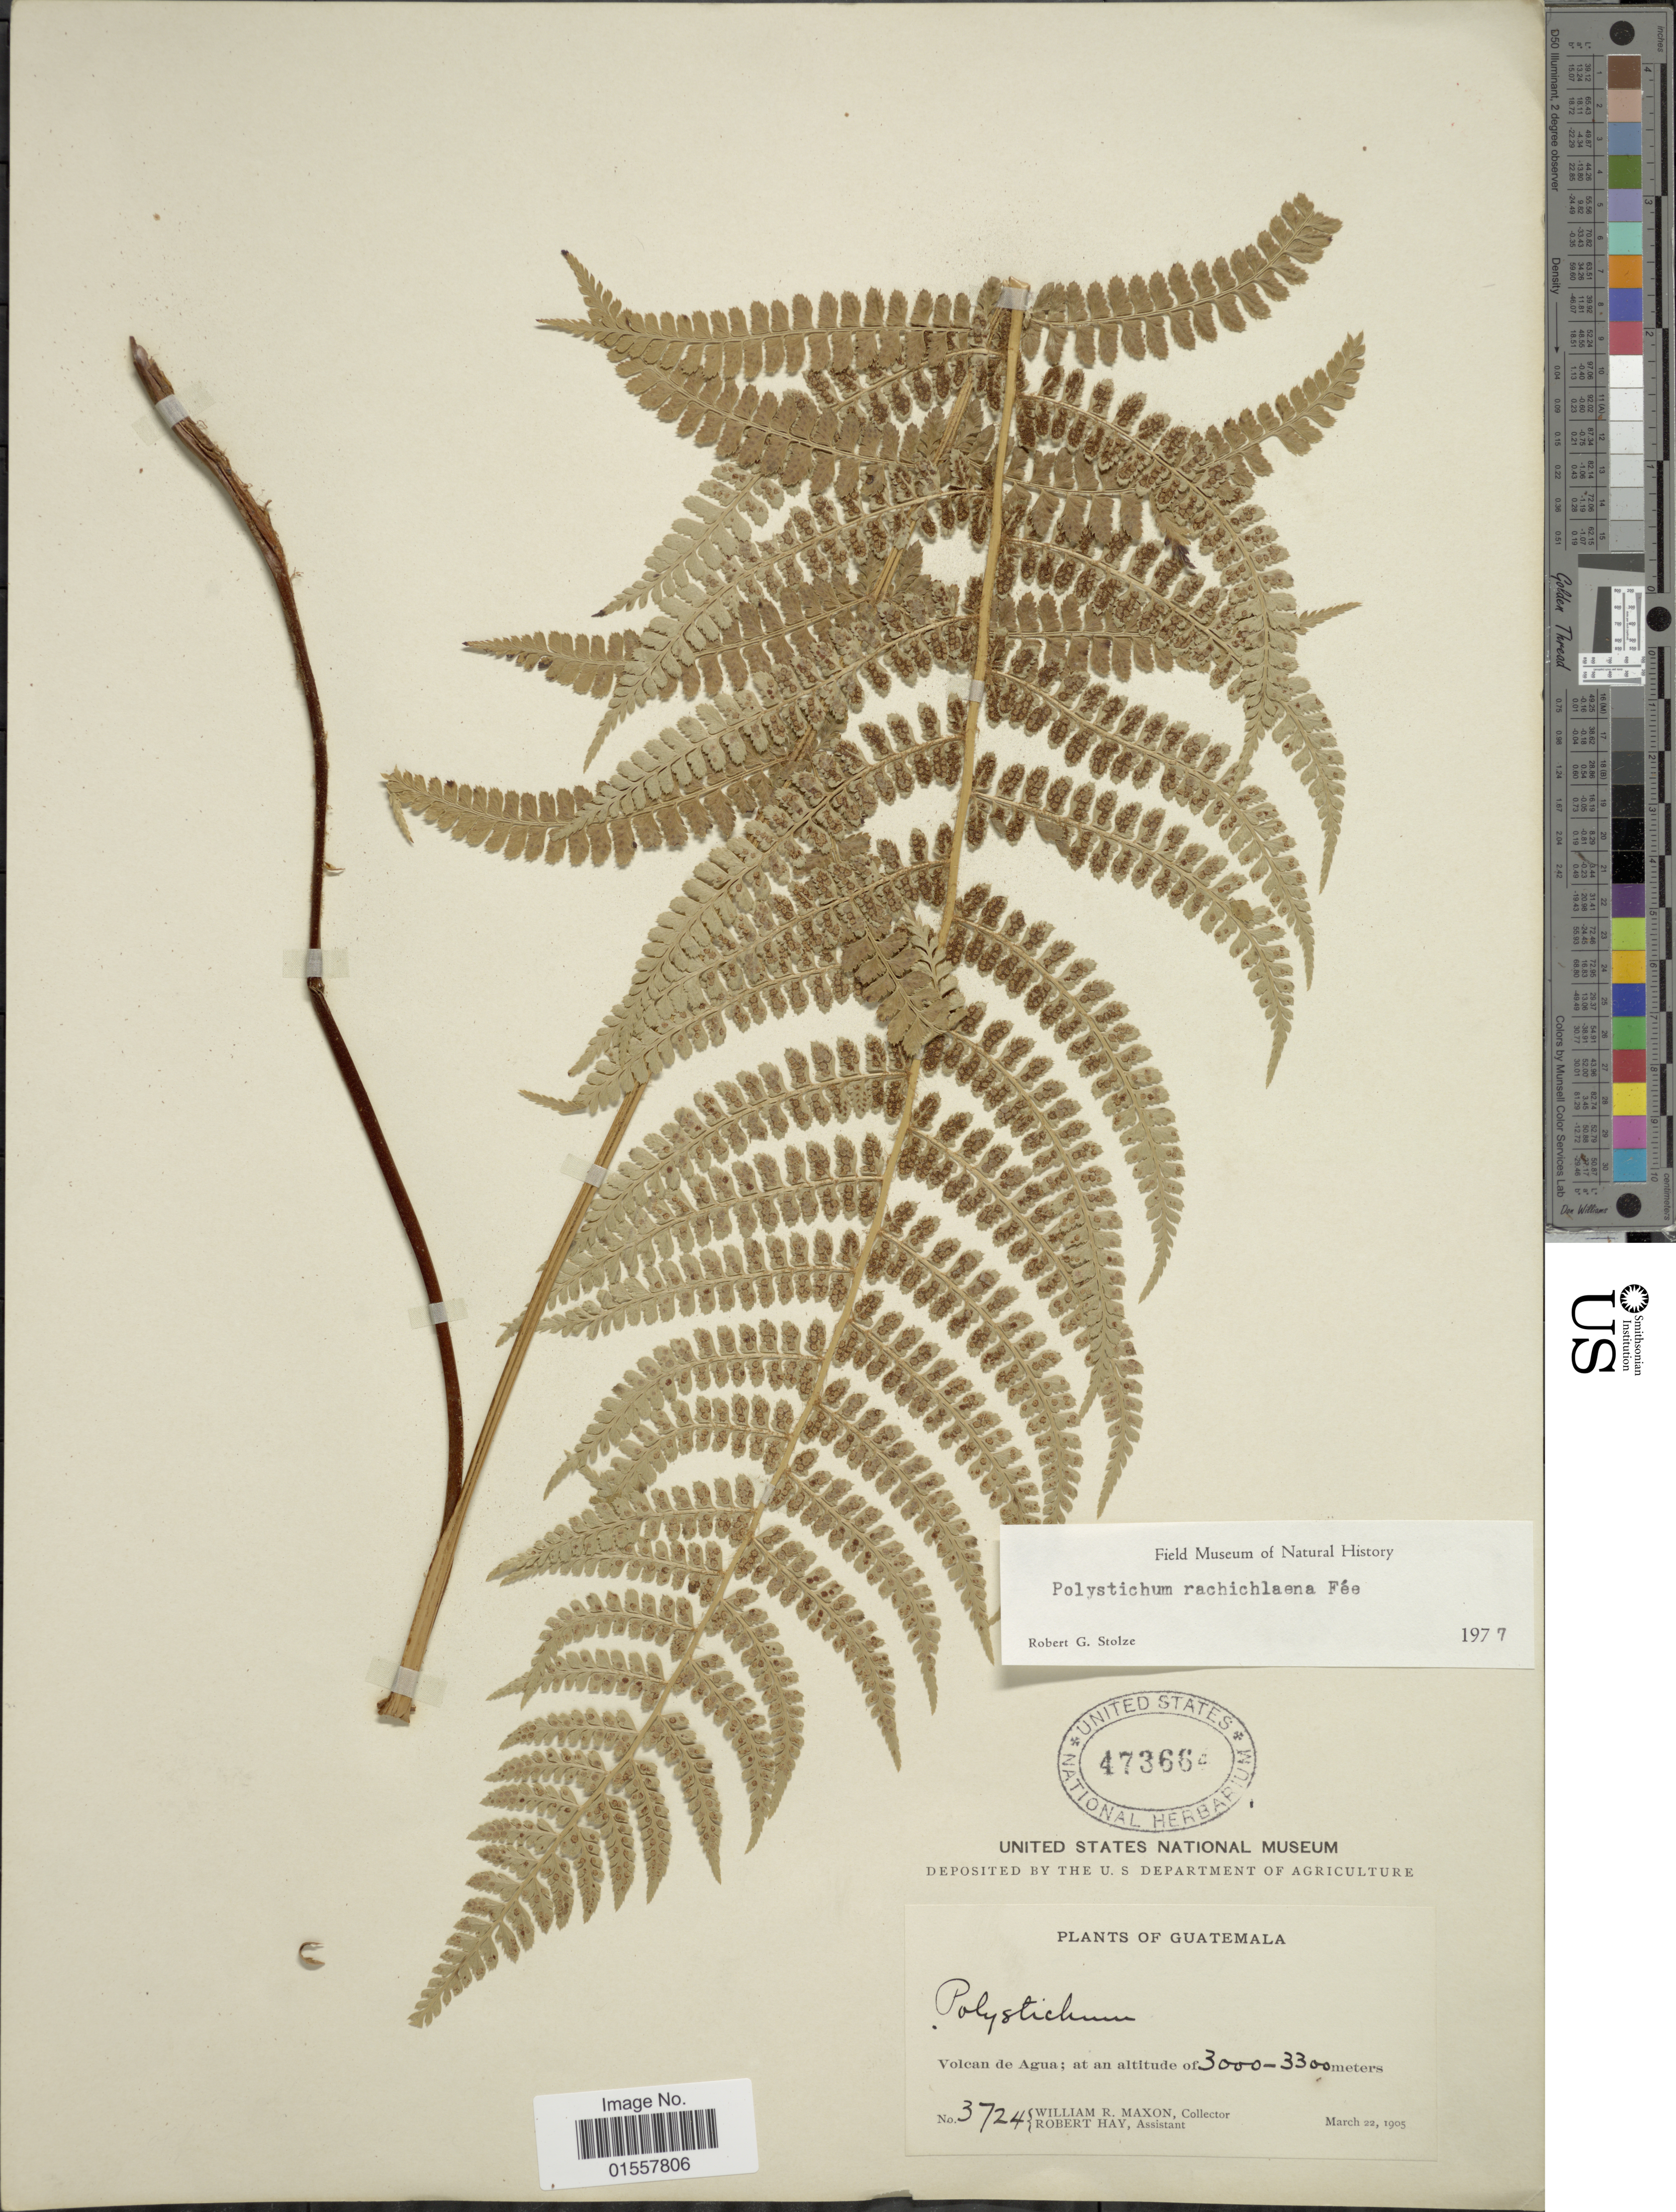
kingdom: Plantae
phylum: Tracheophyta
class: Polypodiopsida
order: Polypodiales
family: Dryopteridaceae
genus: Polystichum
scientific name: Polystichum rachichlaena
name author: Fée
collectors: W. R. Maxon & R. Hay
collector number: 3724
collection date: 1905-03-22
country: Guatemala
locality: Volcan de Agua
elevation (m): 3000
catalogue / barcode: US 473664